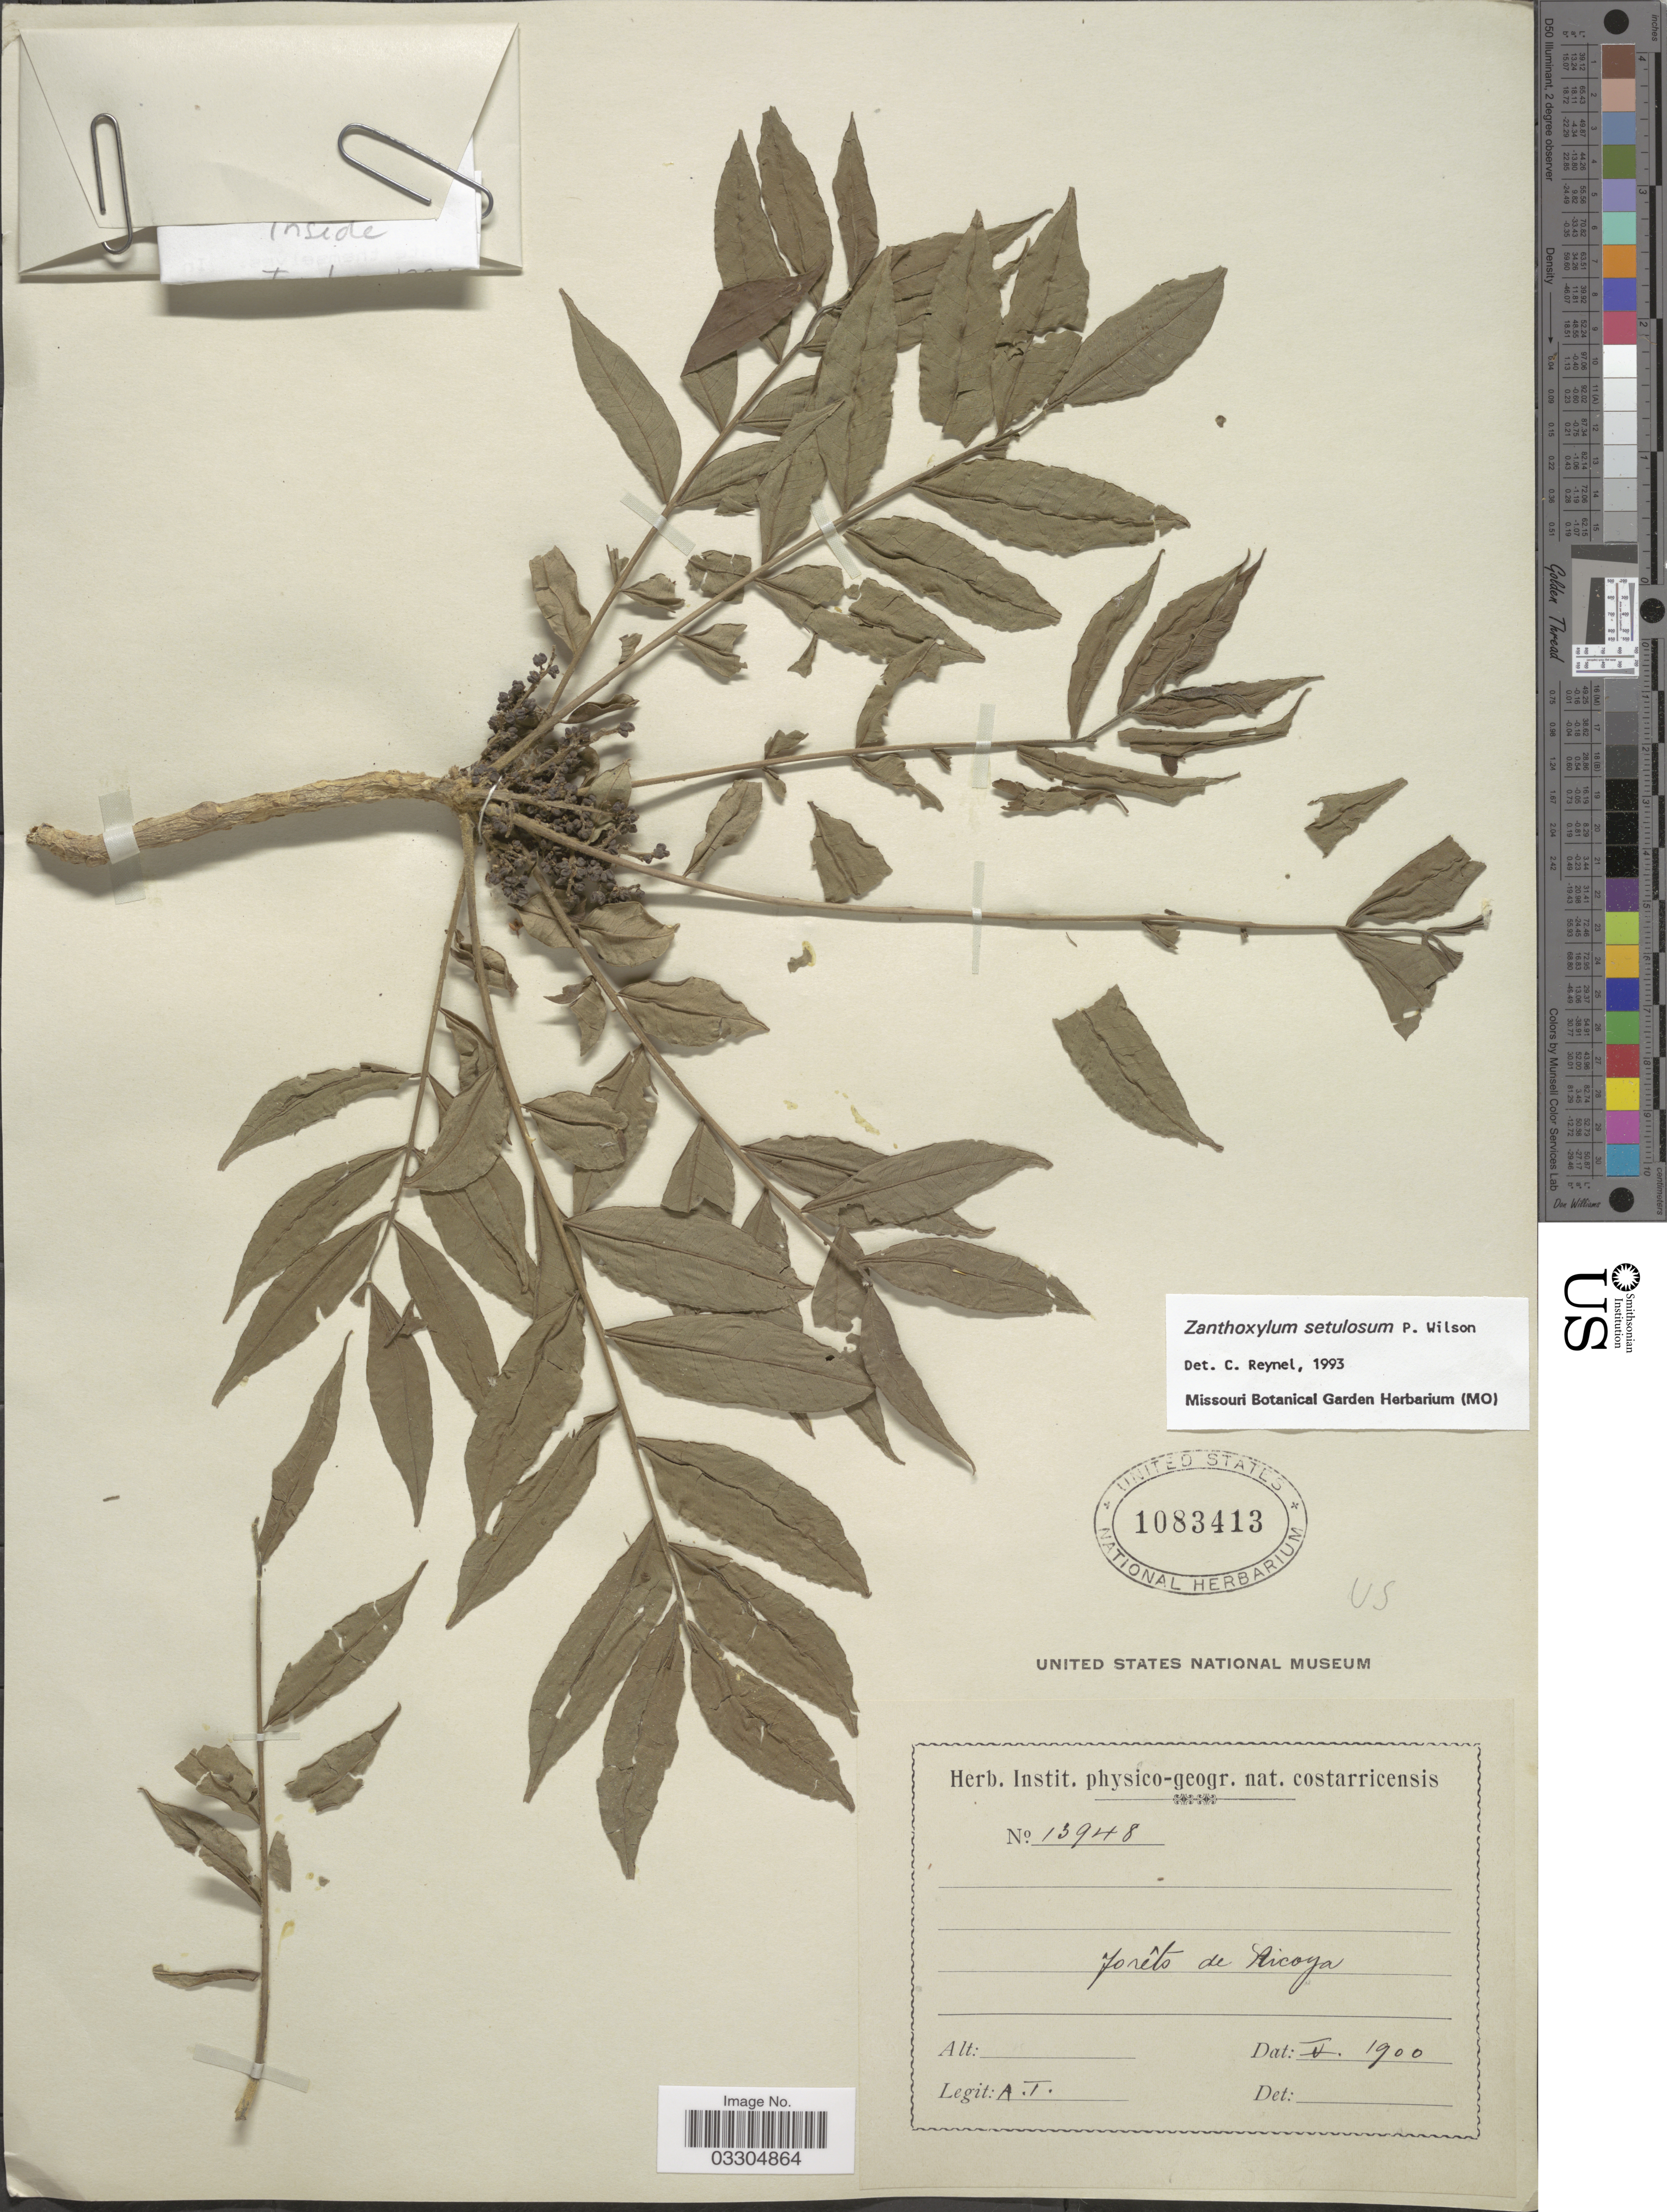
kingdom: Plantae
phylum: Tracheophyta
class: Magnoliopsida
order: Sapindales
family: Rutaceae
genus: Zanthoxylum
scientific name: Zanthoxylum setulosum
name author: P. Wilson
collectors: A. T.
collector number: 13948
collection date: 1900-05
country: Costa Rica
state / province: Guanacaste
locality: Forêts de Nicoya.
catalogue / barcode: US 1083413